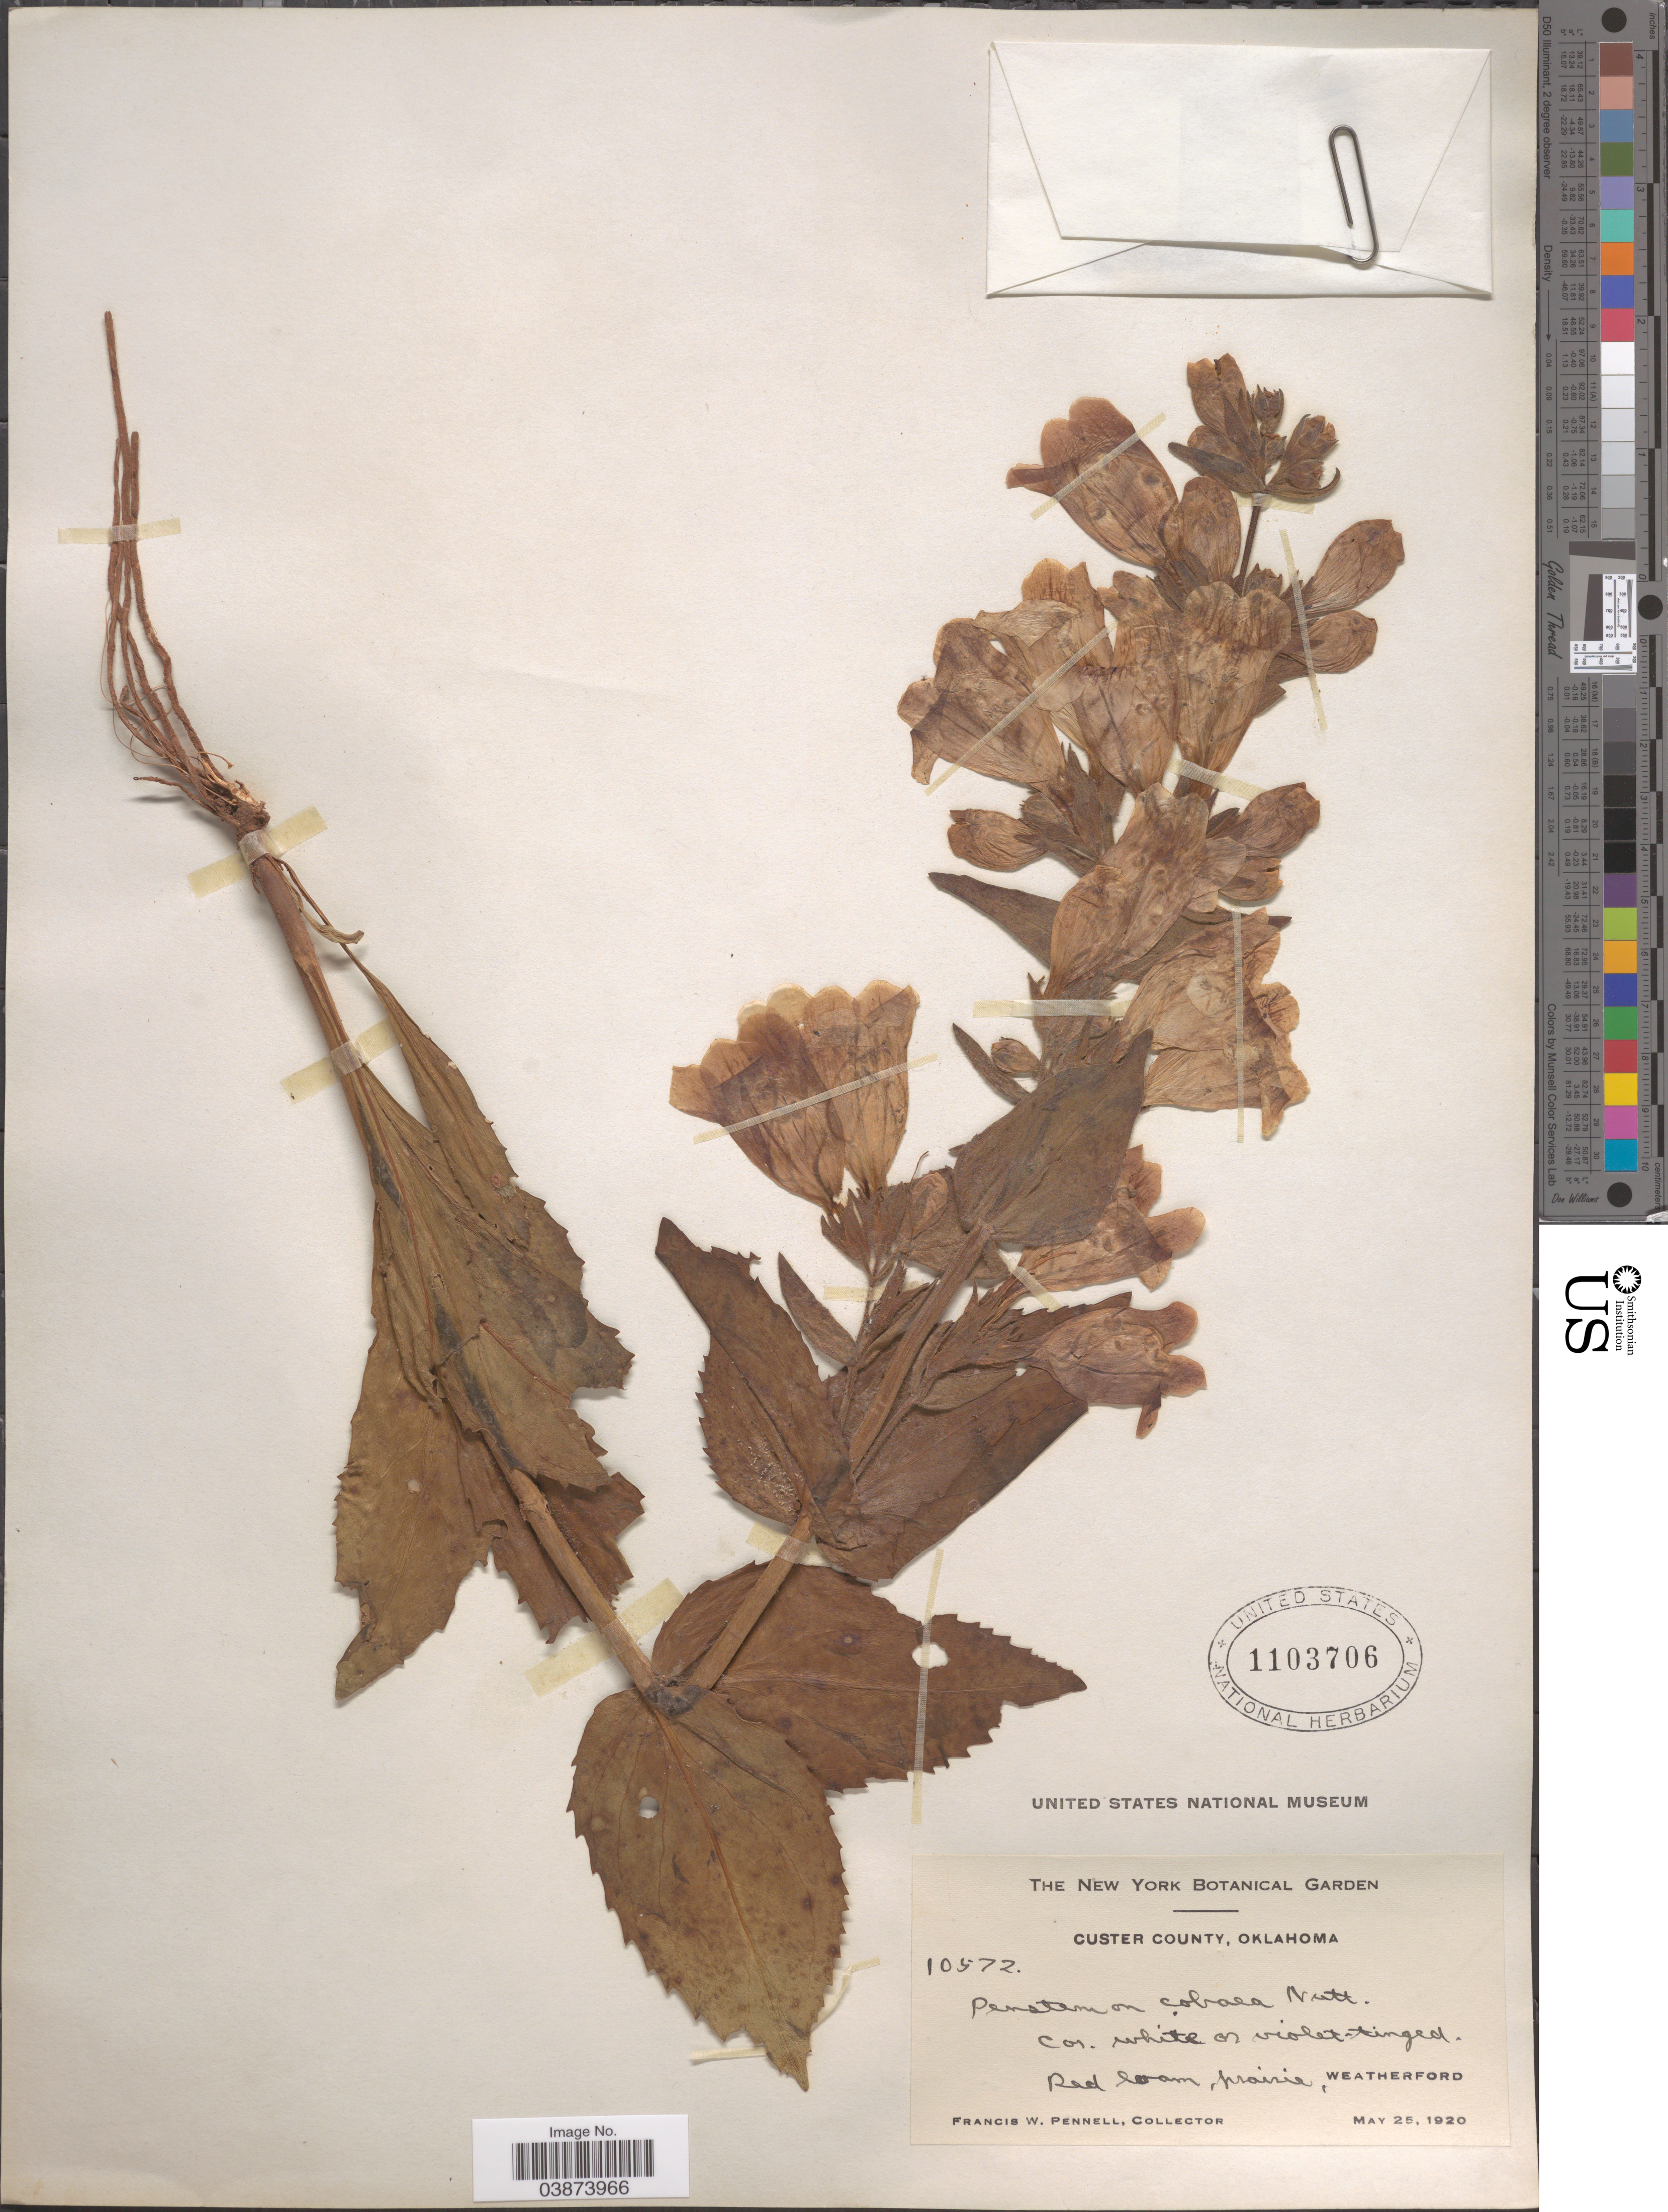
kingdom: Plantae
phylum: Tracheophyta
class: Magnoliopsida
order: Lamiales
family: Plantaginaceae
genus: Penstemon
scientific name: Penstemon cobaea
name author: (Nutt.)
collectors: F. W. Pennell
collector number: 10572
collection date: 1920-05-25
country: United States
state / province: Arkansas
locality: Custer County. Weatherford.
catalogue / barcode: US 1103706